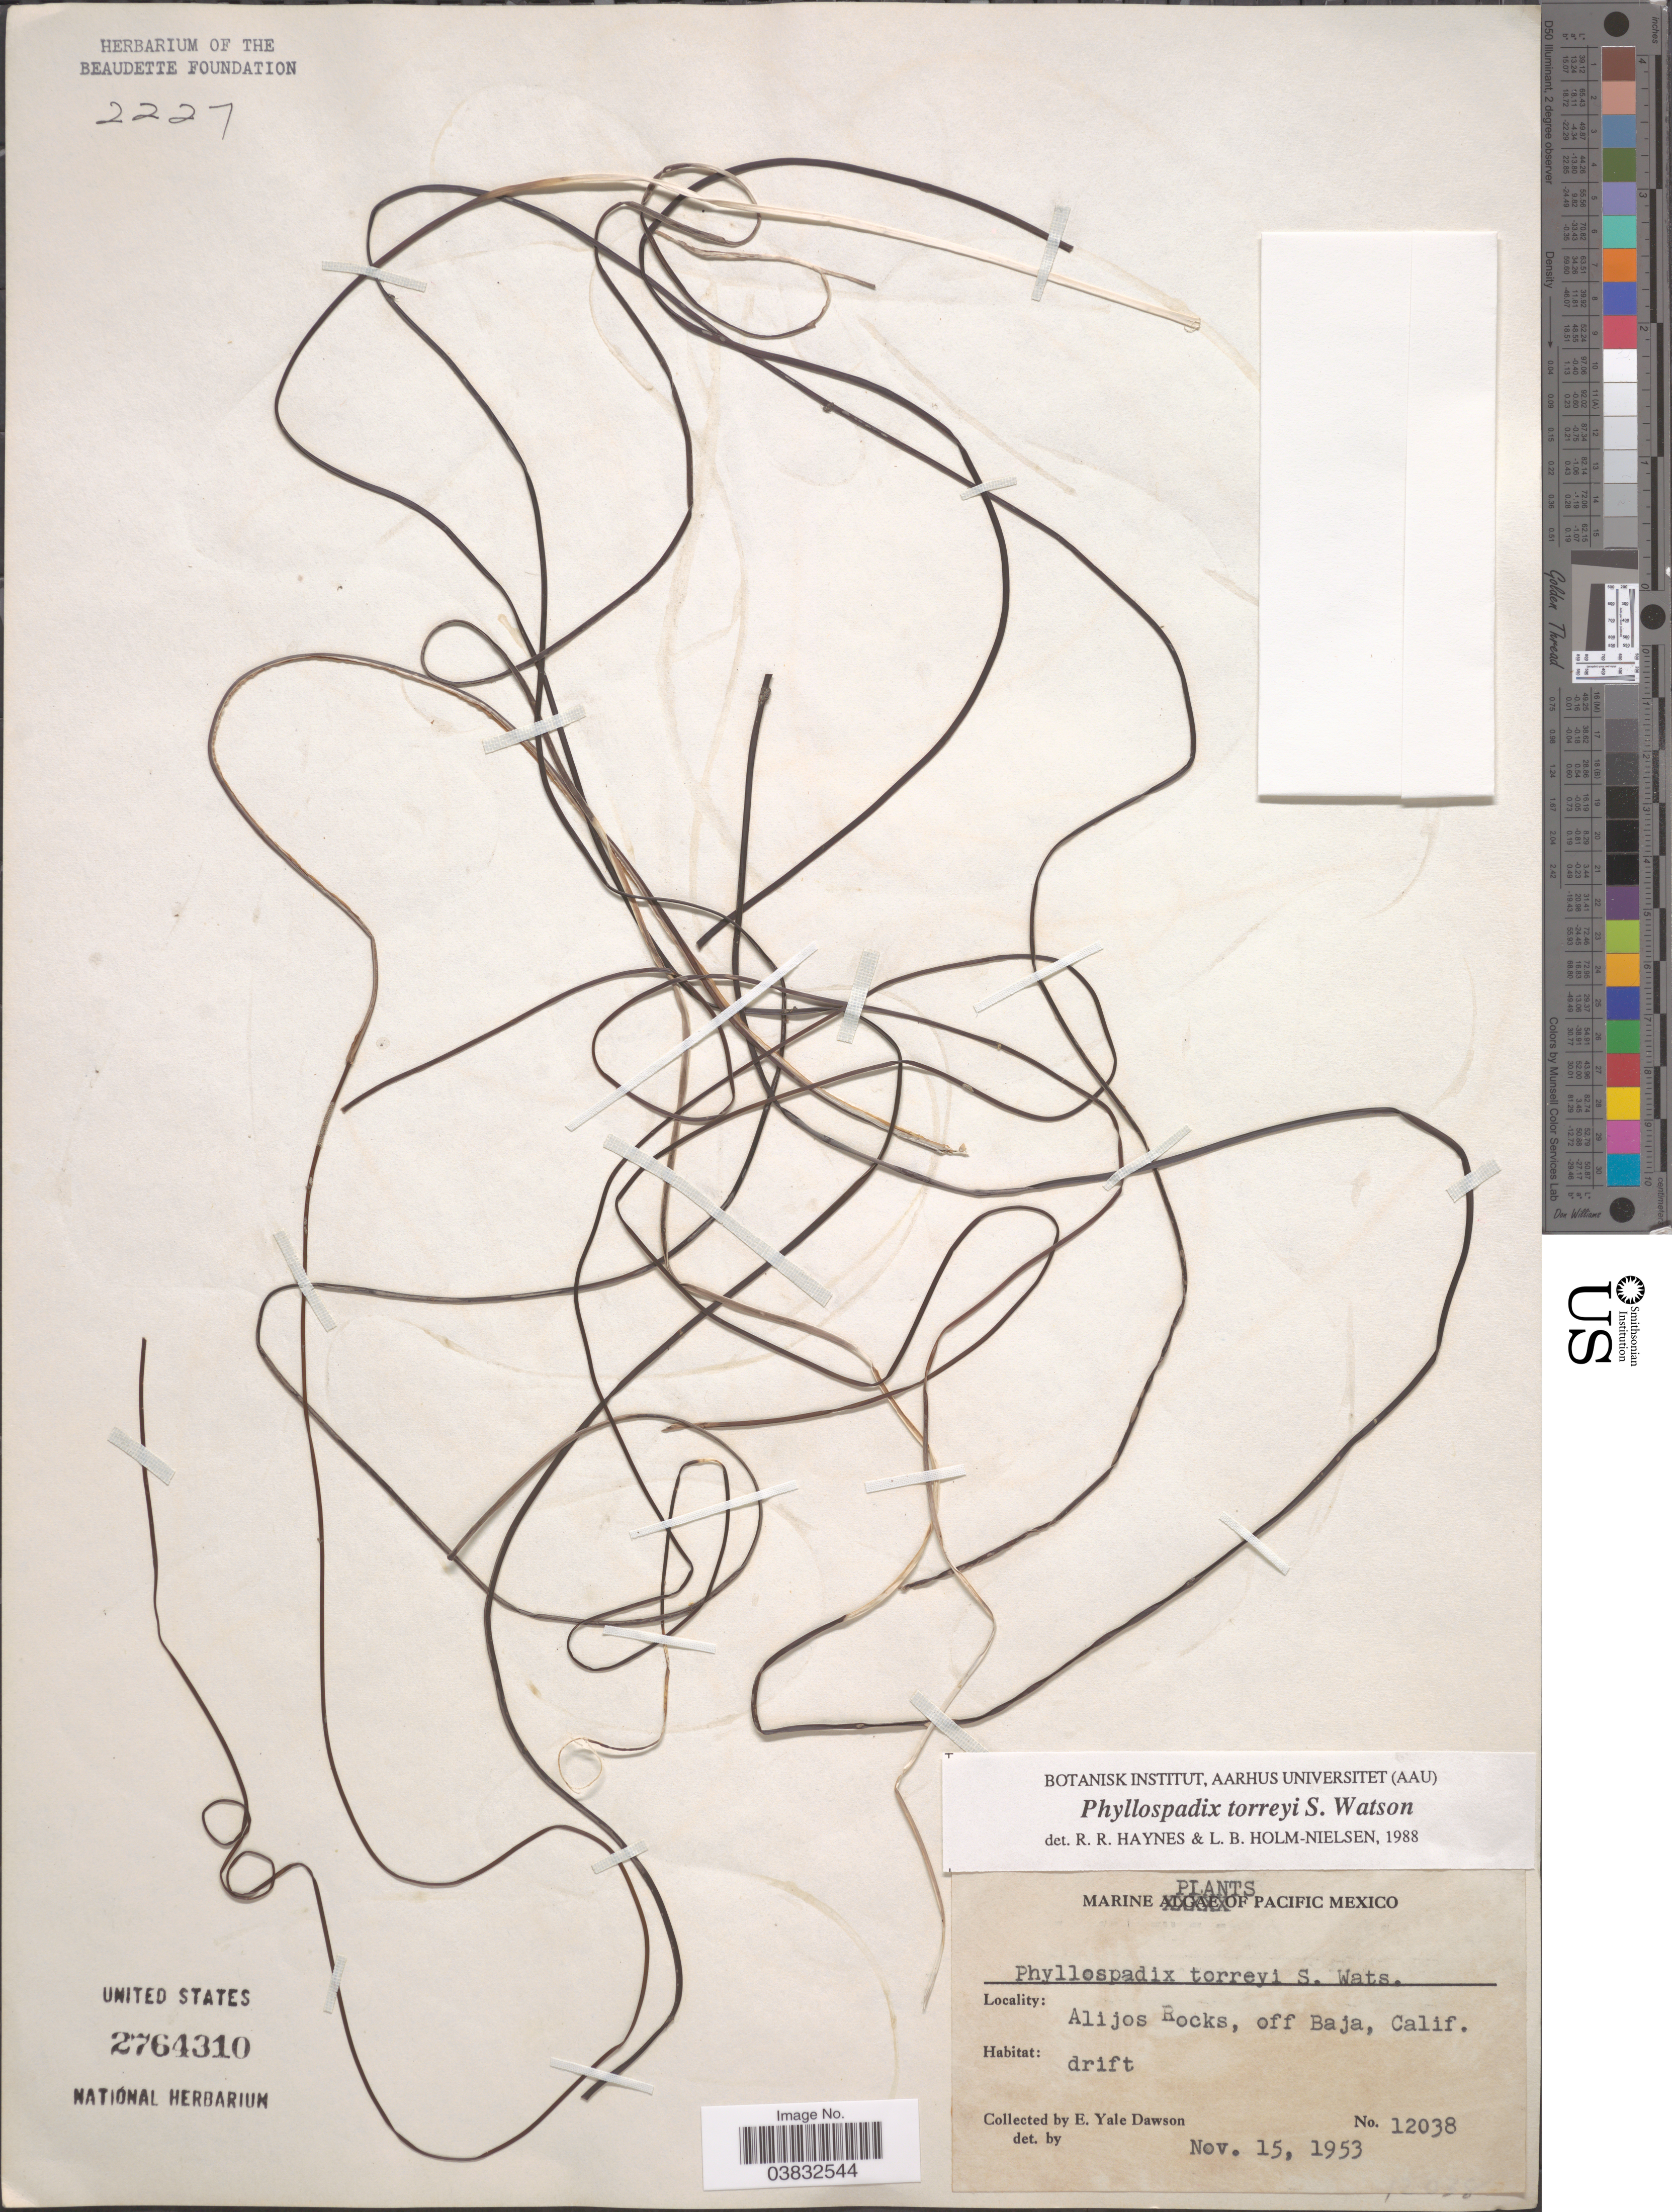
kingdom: Plantae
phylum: Tracheophyta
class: Liliopsida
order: Alismatales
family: Zosteraceae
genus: Phyllospadix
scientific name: Phyllospadix torreyi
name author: S. Watson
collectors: N. Yensen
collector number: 12038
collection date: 1953-11-15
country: Mexico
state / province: Baja California Sur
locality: Pacific Mexico. [unsure placement] Alijos Rocks, off Baja, Calif.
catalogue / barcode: US 2764310